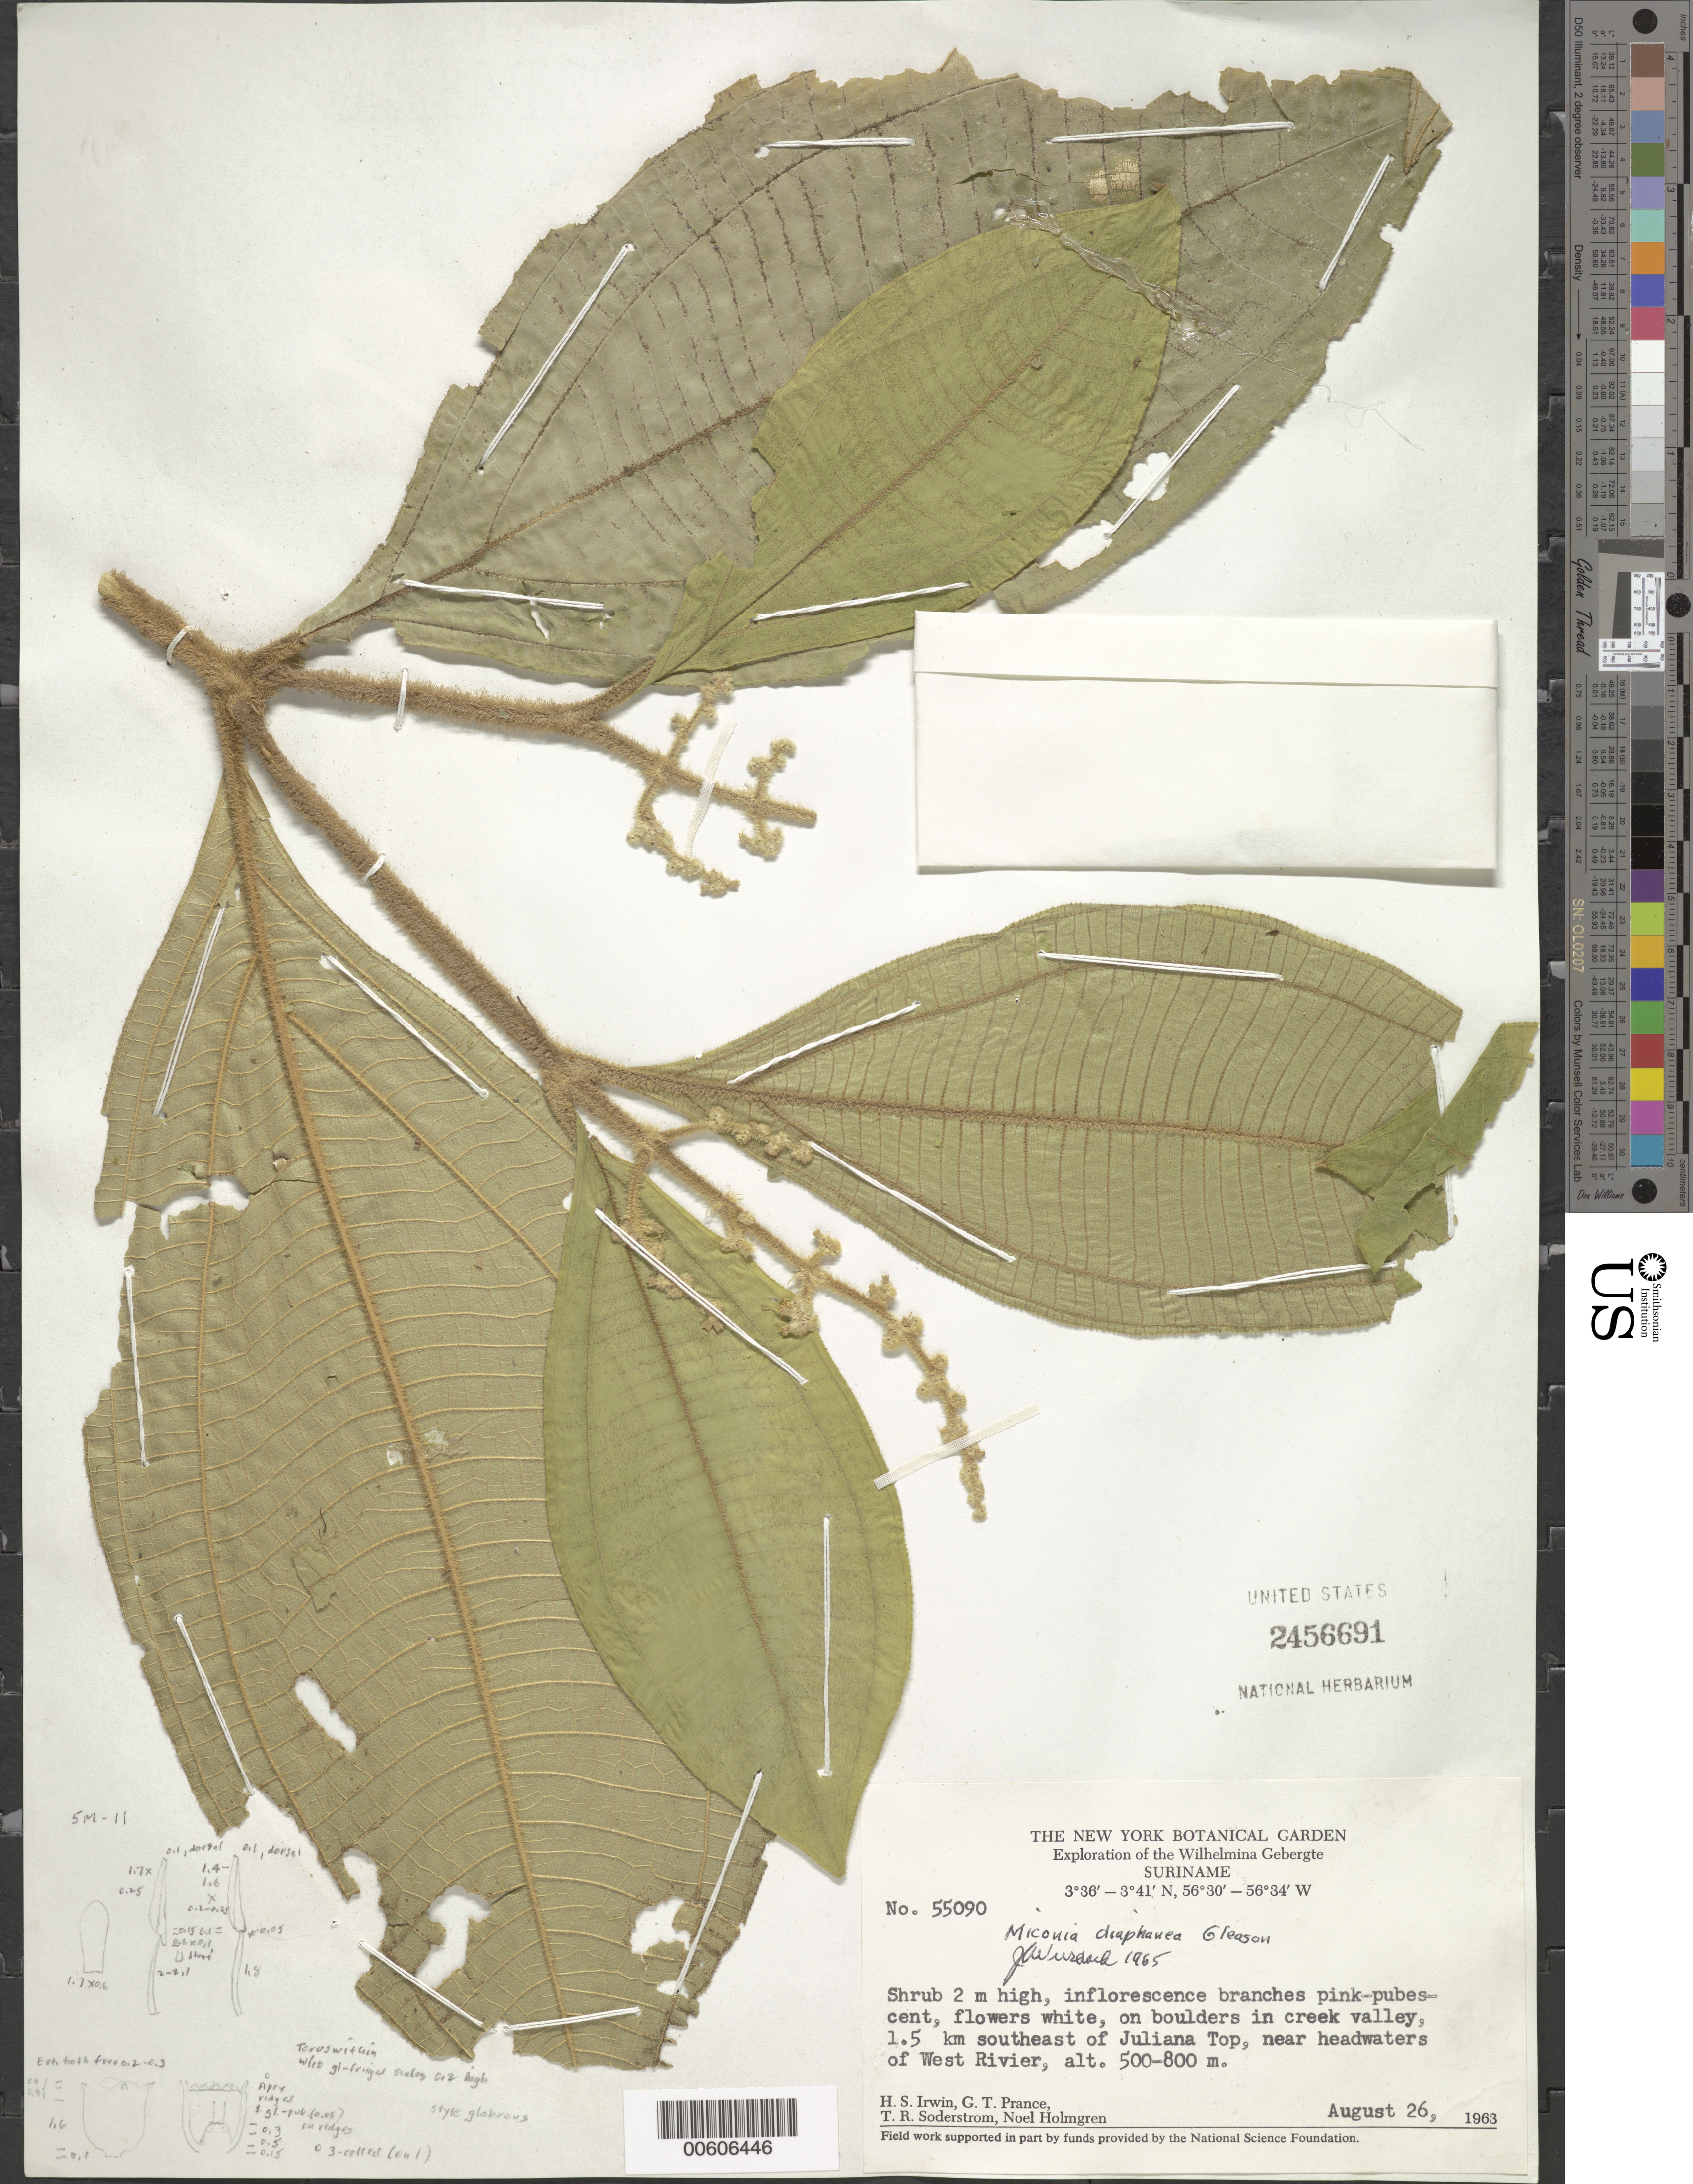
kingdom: Plantae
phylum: Tracheophyta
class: Magnoliopsida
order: Myrtales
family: Melastomataceae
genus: Miconia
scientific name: Miconia diaphanea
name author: Gleason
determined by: Wurdack, John J., (US), US (UNITED STATES)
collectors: H. Irwin, G. T. Prance, T. R. Soderstrom & N. H. Holmgren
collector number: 55090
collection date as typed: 26-Aug-63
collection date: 1963-08-26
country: Suriname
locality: Juliana Top, 1.5 km SE of, near headwaters of West River, Wilhelmina Gebergte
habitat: Boulders in creek valley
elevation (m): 500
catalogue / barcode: US 2456691